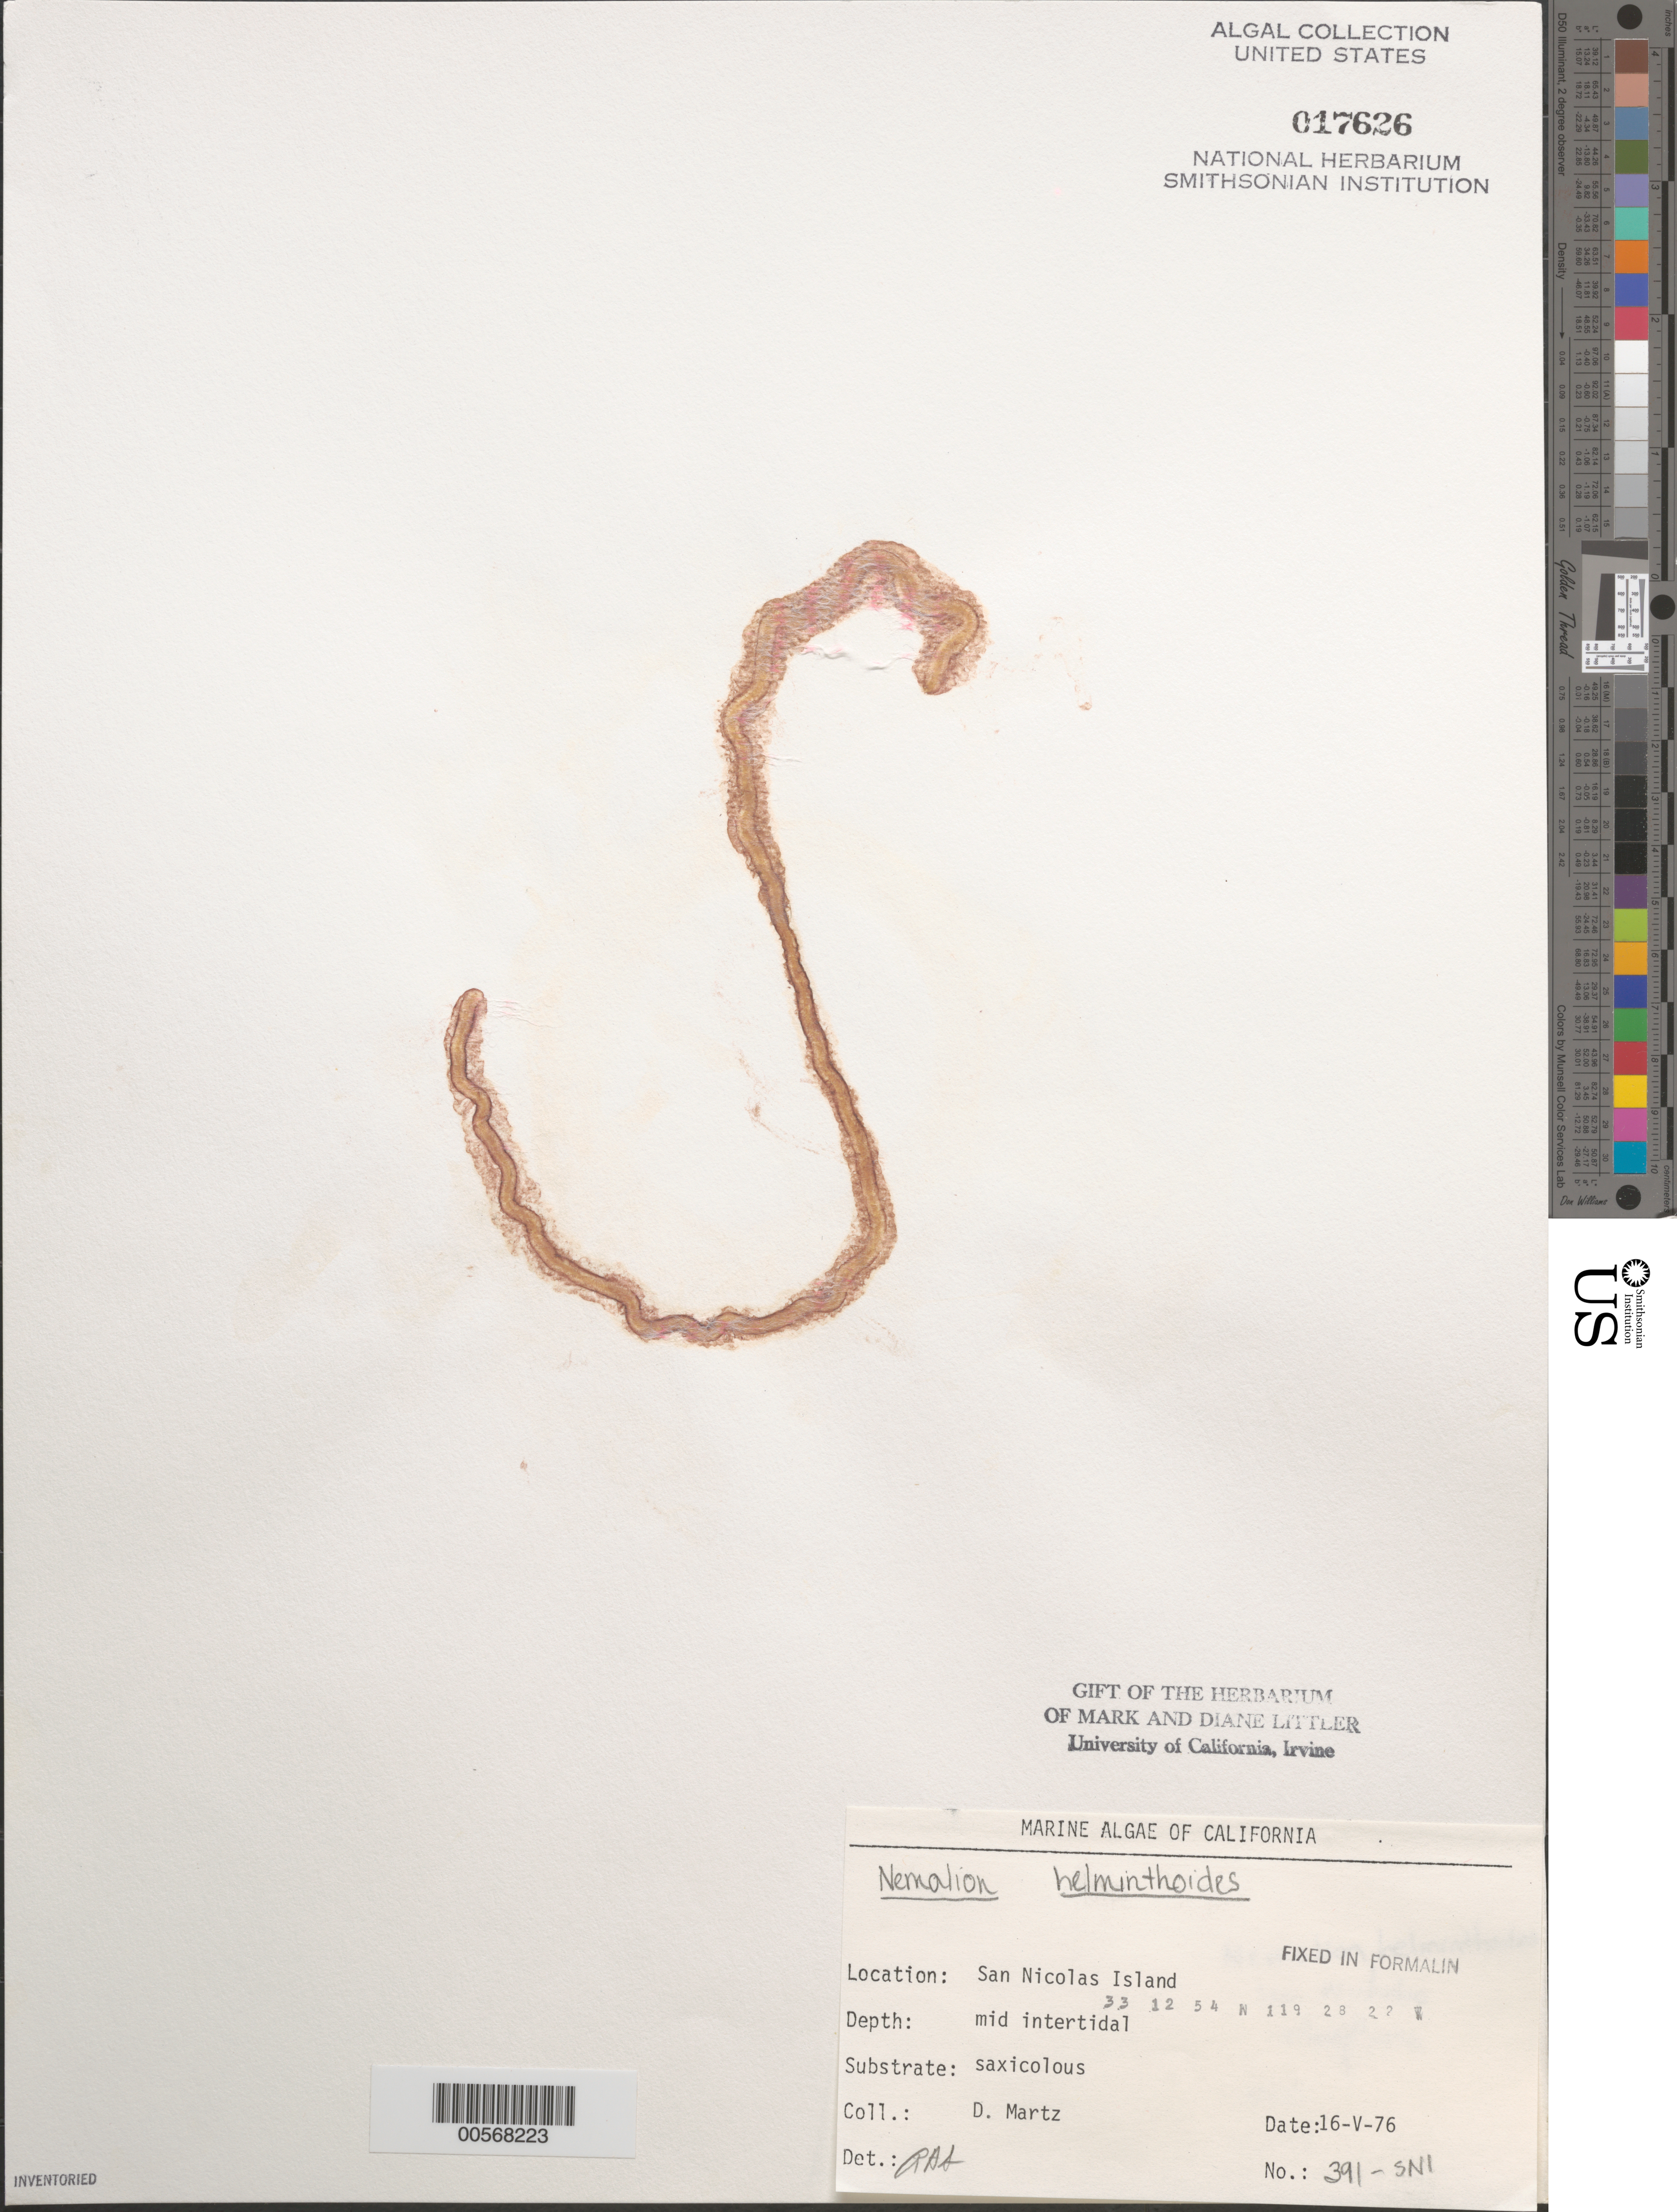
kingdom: Plantae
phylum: Rhodophyta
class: Florideophyceae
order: Nemaliales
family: Nemaliaceae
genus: Nemalion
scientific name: Nemalion multifidum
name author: (Lyngb.) Chauvin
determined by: Algae name updating Project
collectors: D. Martz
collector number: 391-sni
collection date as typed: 16 May 1976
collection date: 1976-05-16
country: United States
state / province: California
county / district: Ventura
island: San Nicolas Island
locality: Dutch Harbor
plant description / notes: BLM-SOCALBIGHT Rocky Intertidal Survey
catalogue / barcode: US 17626